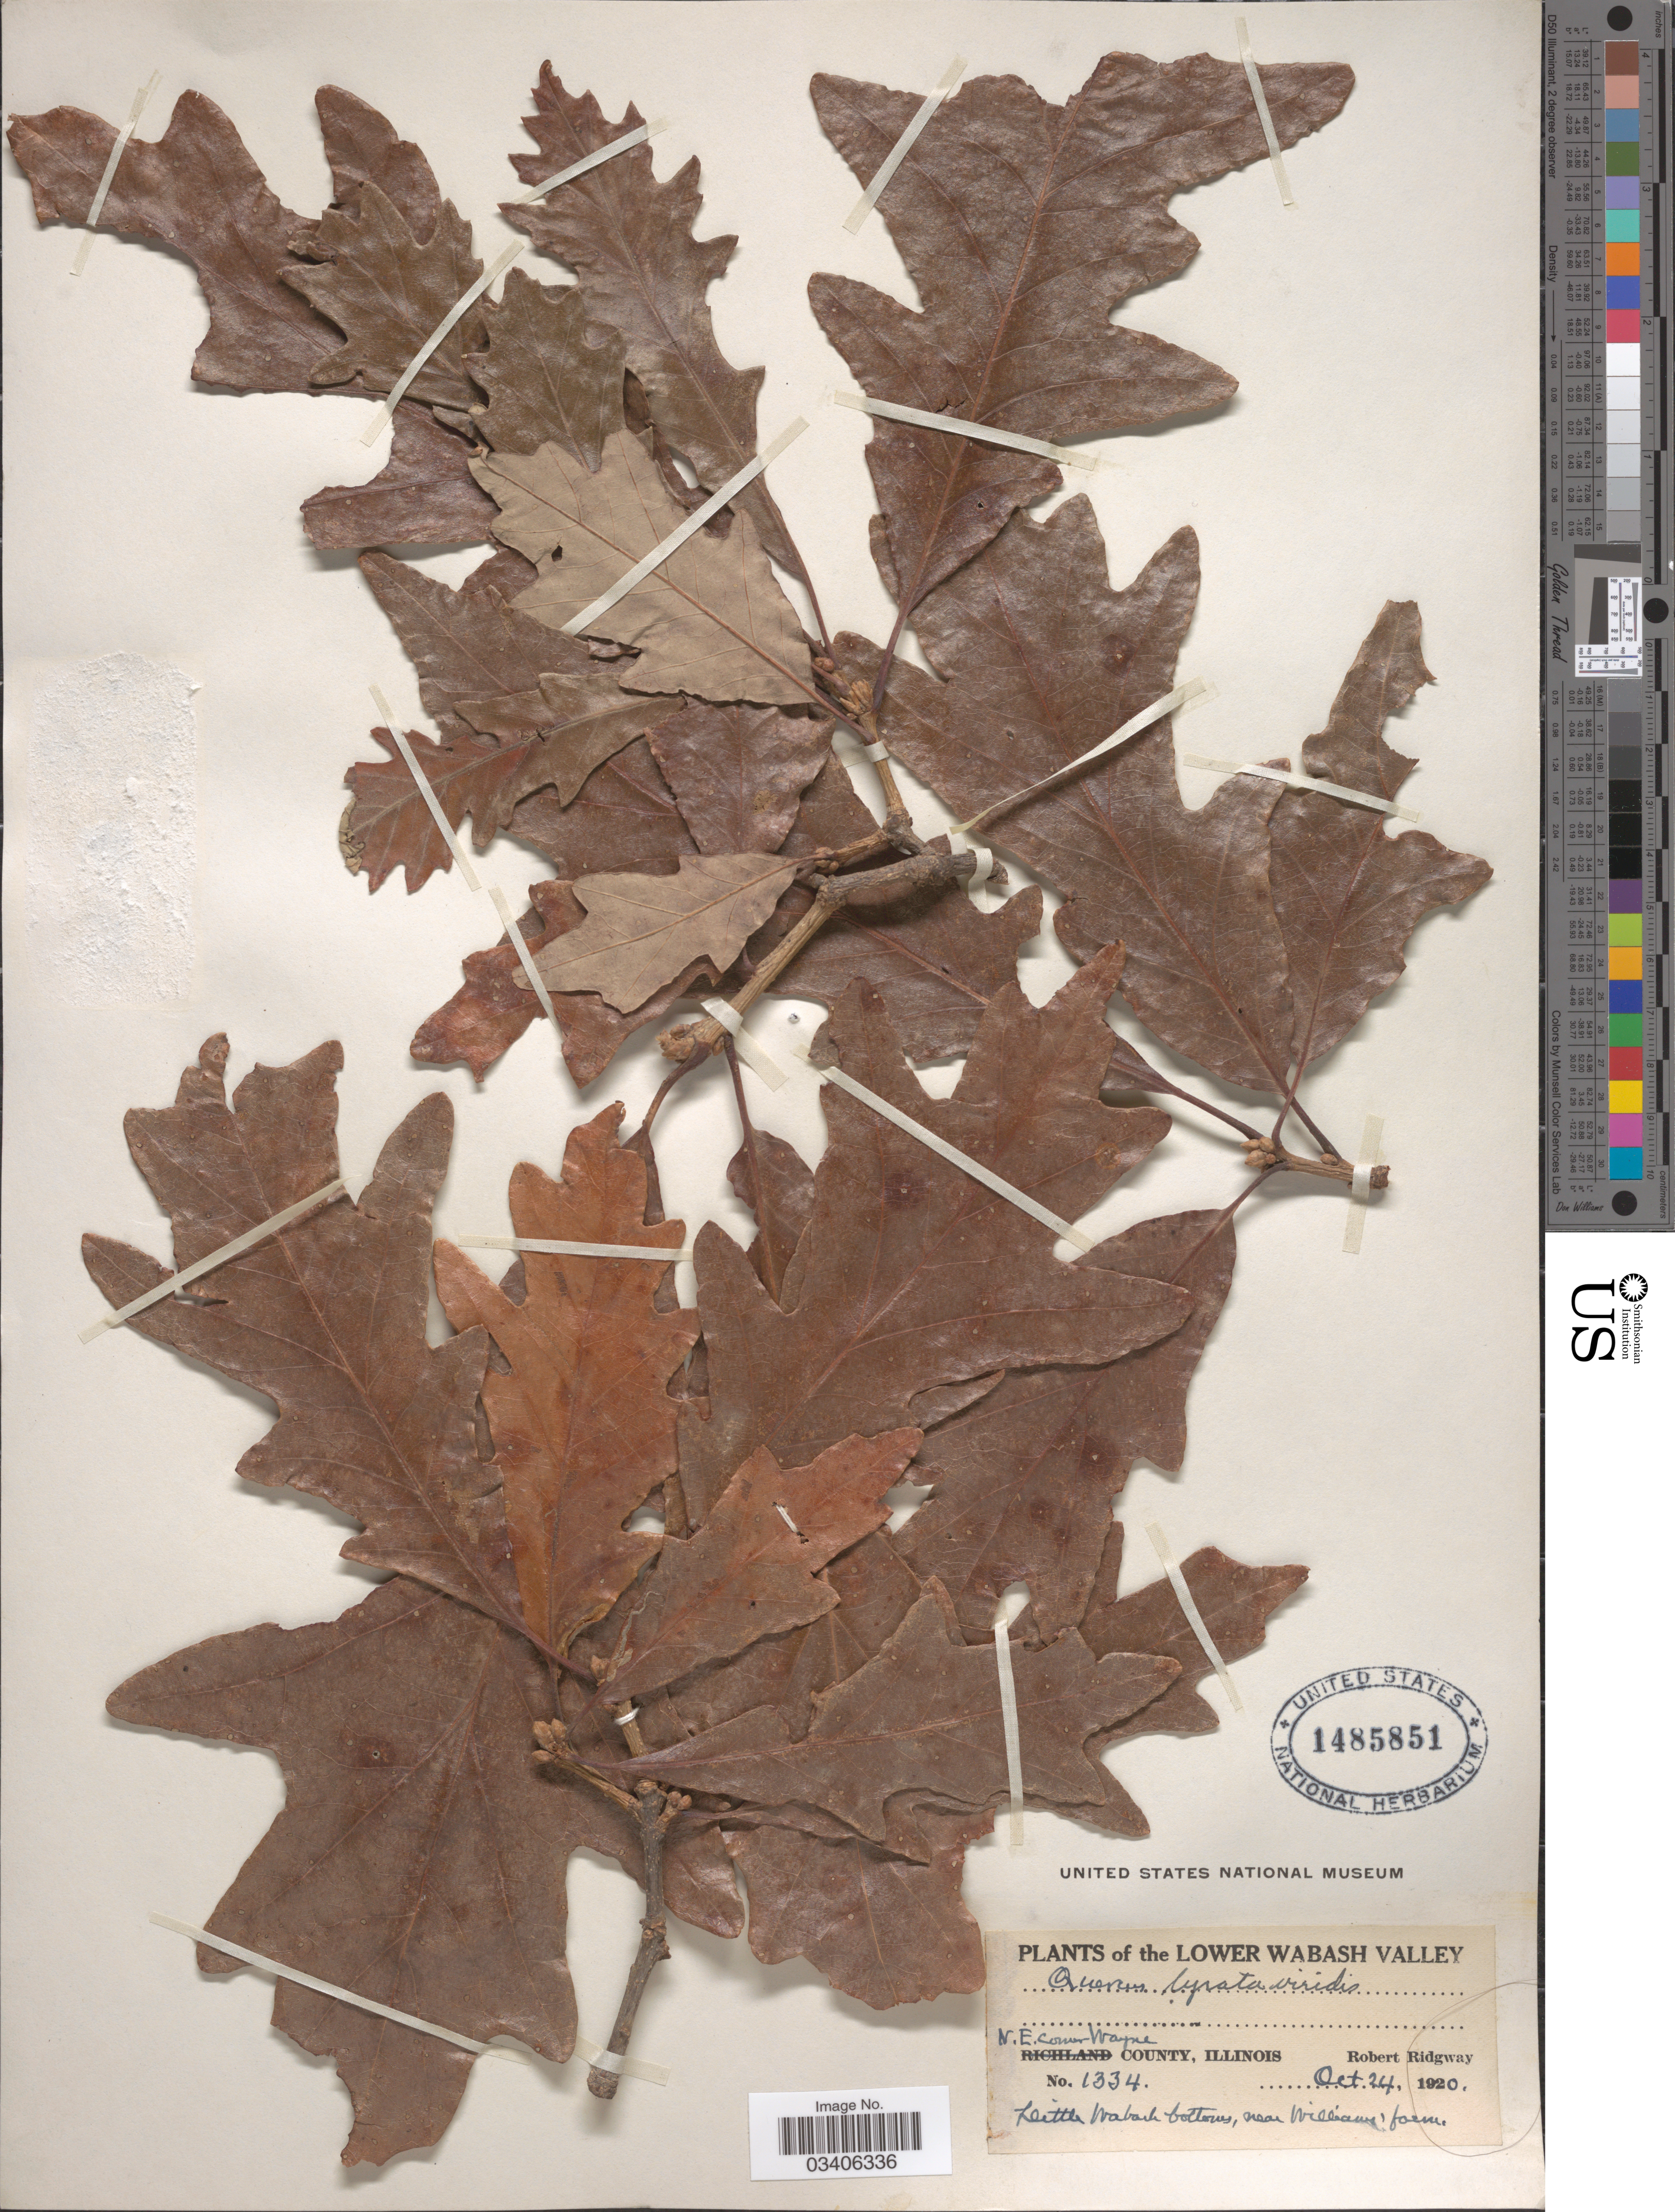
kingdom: Plantae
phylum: Tracheophyta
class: Magnoliopsida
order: Fagales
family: Fagaceae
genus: Quercus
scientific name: Quercus lyrata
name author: Walter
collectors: R. Ridgway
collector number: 1334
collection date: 1920-10-24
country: United States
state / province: Illinois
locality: The Lower Wabash Valley. N. E. Corner Wayne County. Little Wabash bottoms, near Williams' farm.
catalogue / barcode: US 1485851